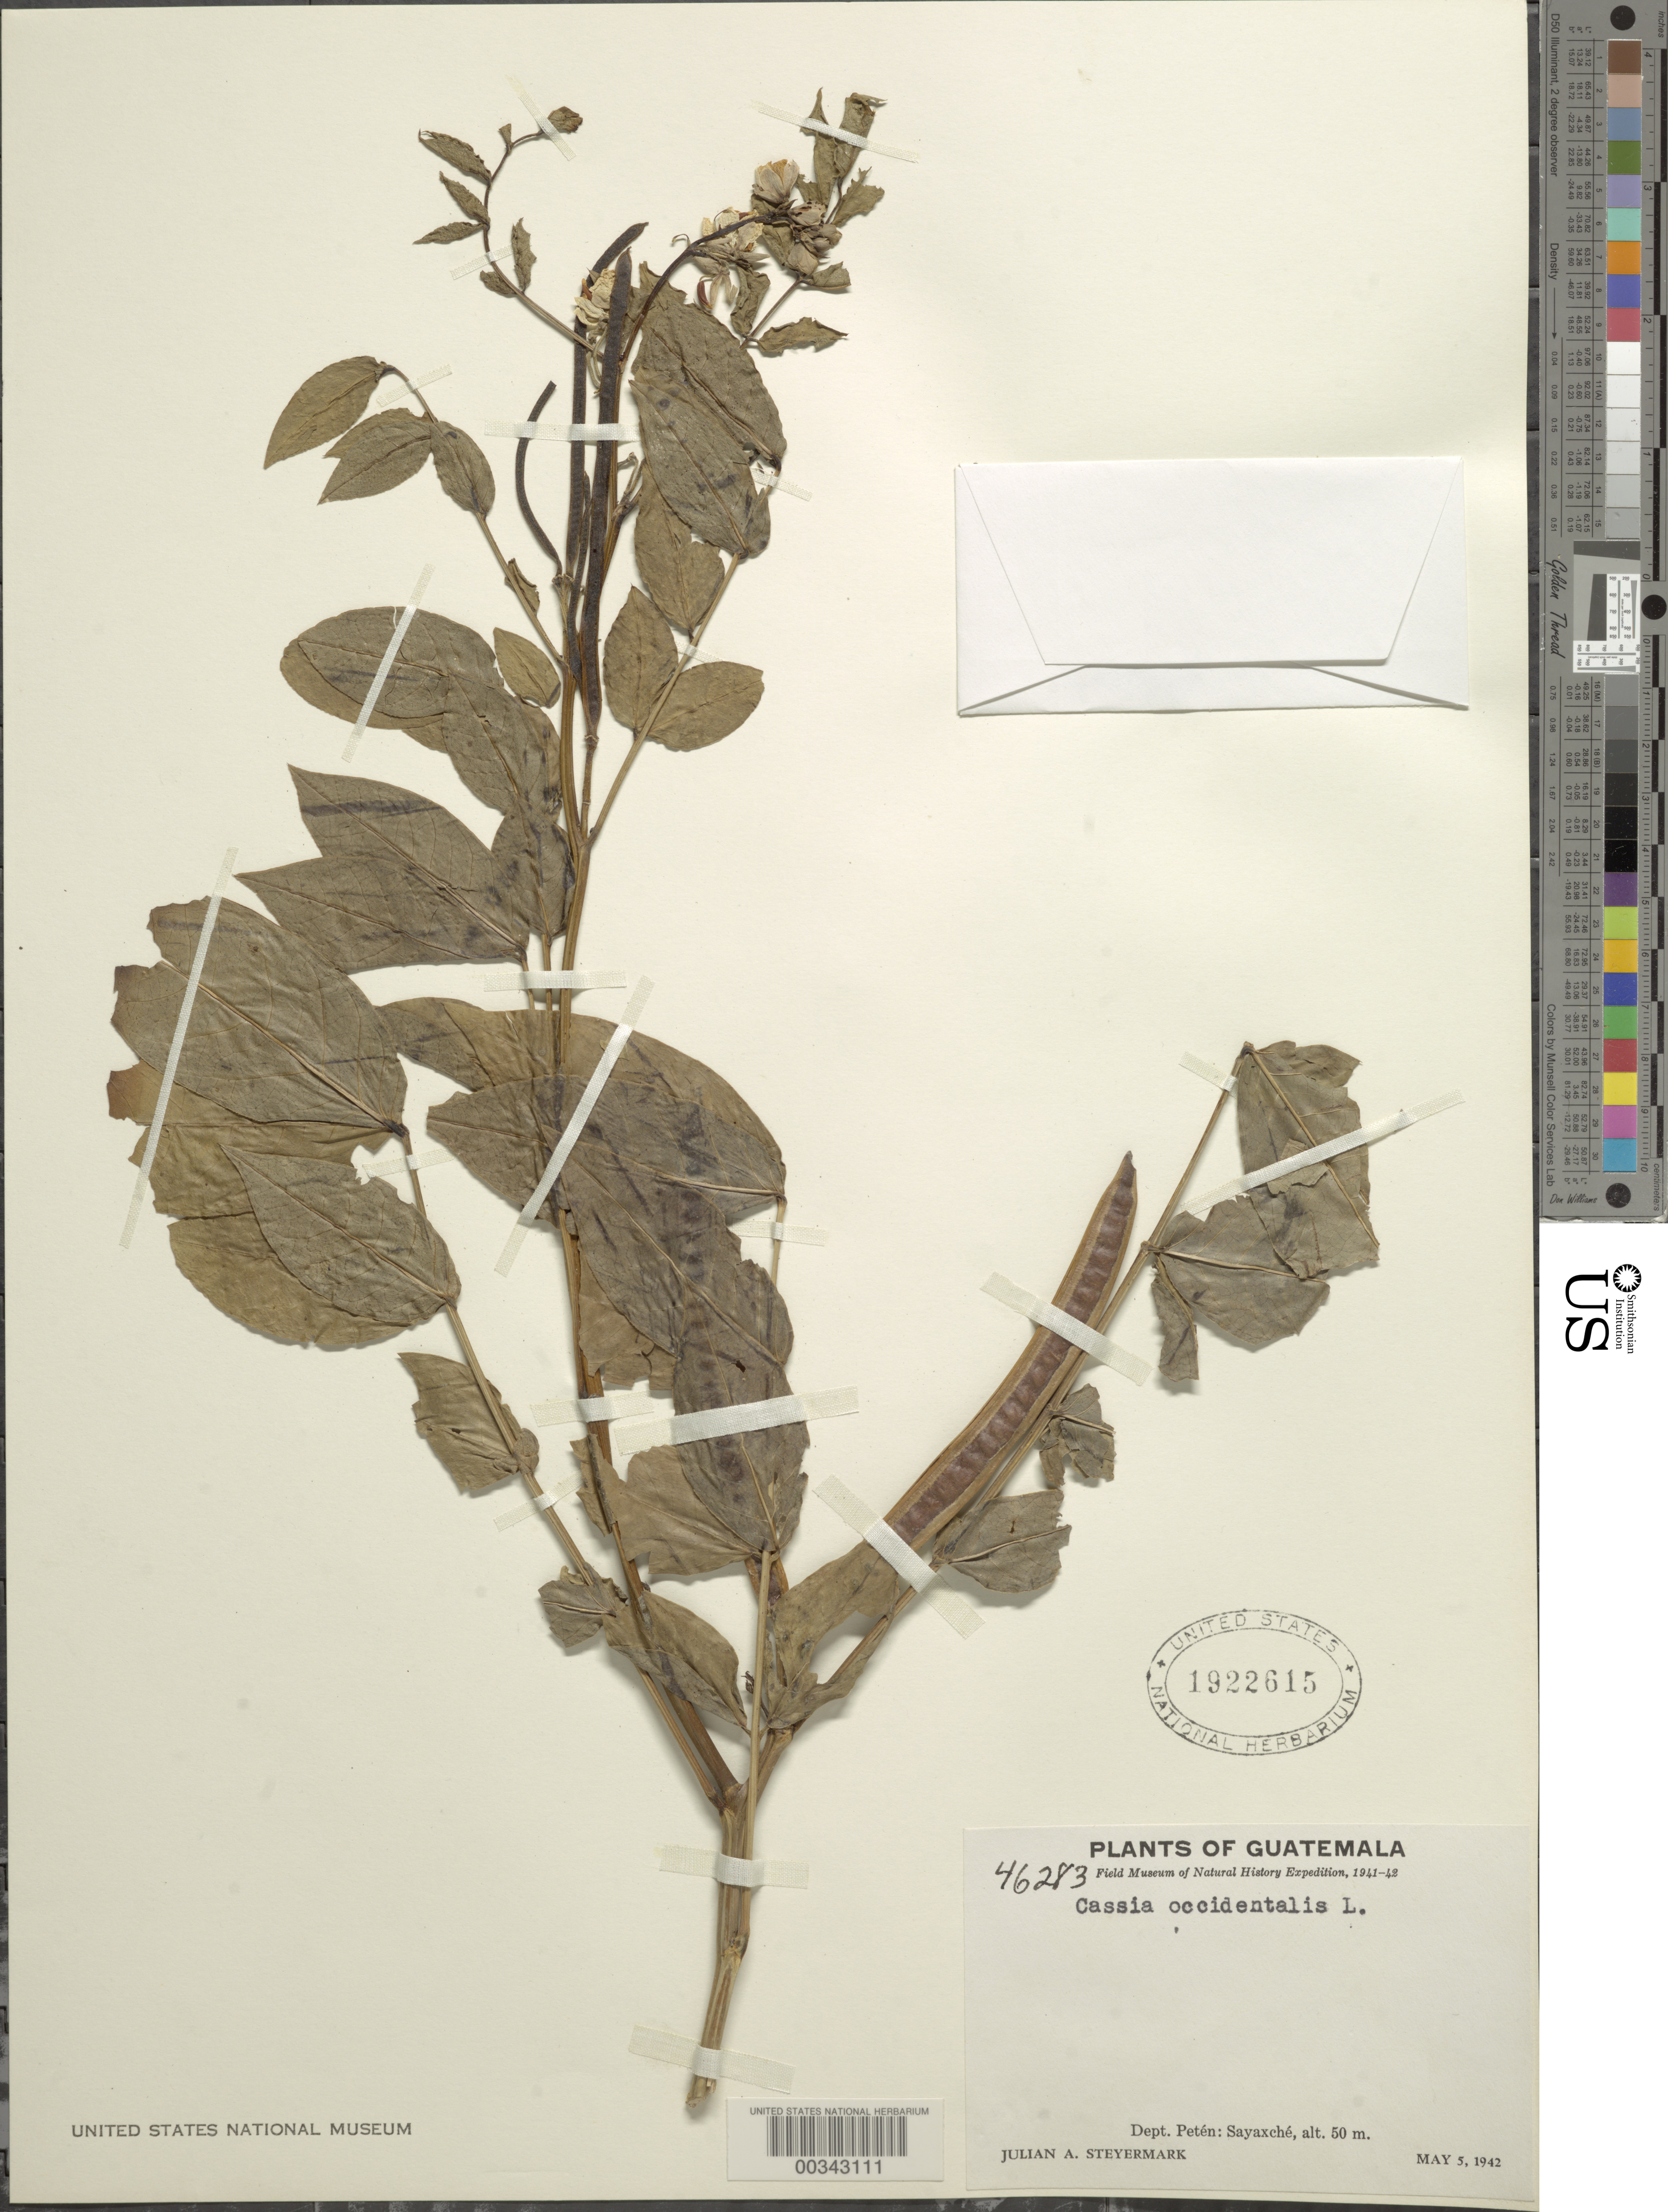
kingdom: Plantae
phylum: Tracheophyta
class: Magnoliopsida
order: Fabales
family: Fabaceae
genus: Senna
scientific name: Senna occidentalis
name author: (L.) Link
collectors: J. Steyermark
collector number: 46283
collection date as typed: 05 May 1942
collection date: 1942-05-05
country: Guatemala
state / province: El Petén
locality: Sayaxche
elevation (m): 50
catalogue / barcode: US 1922615